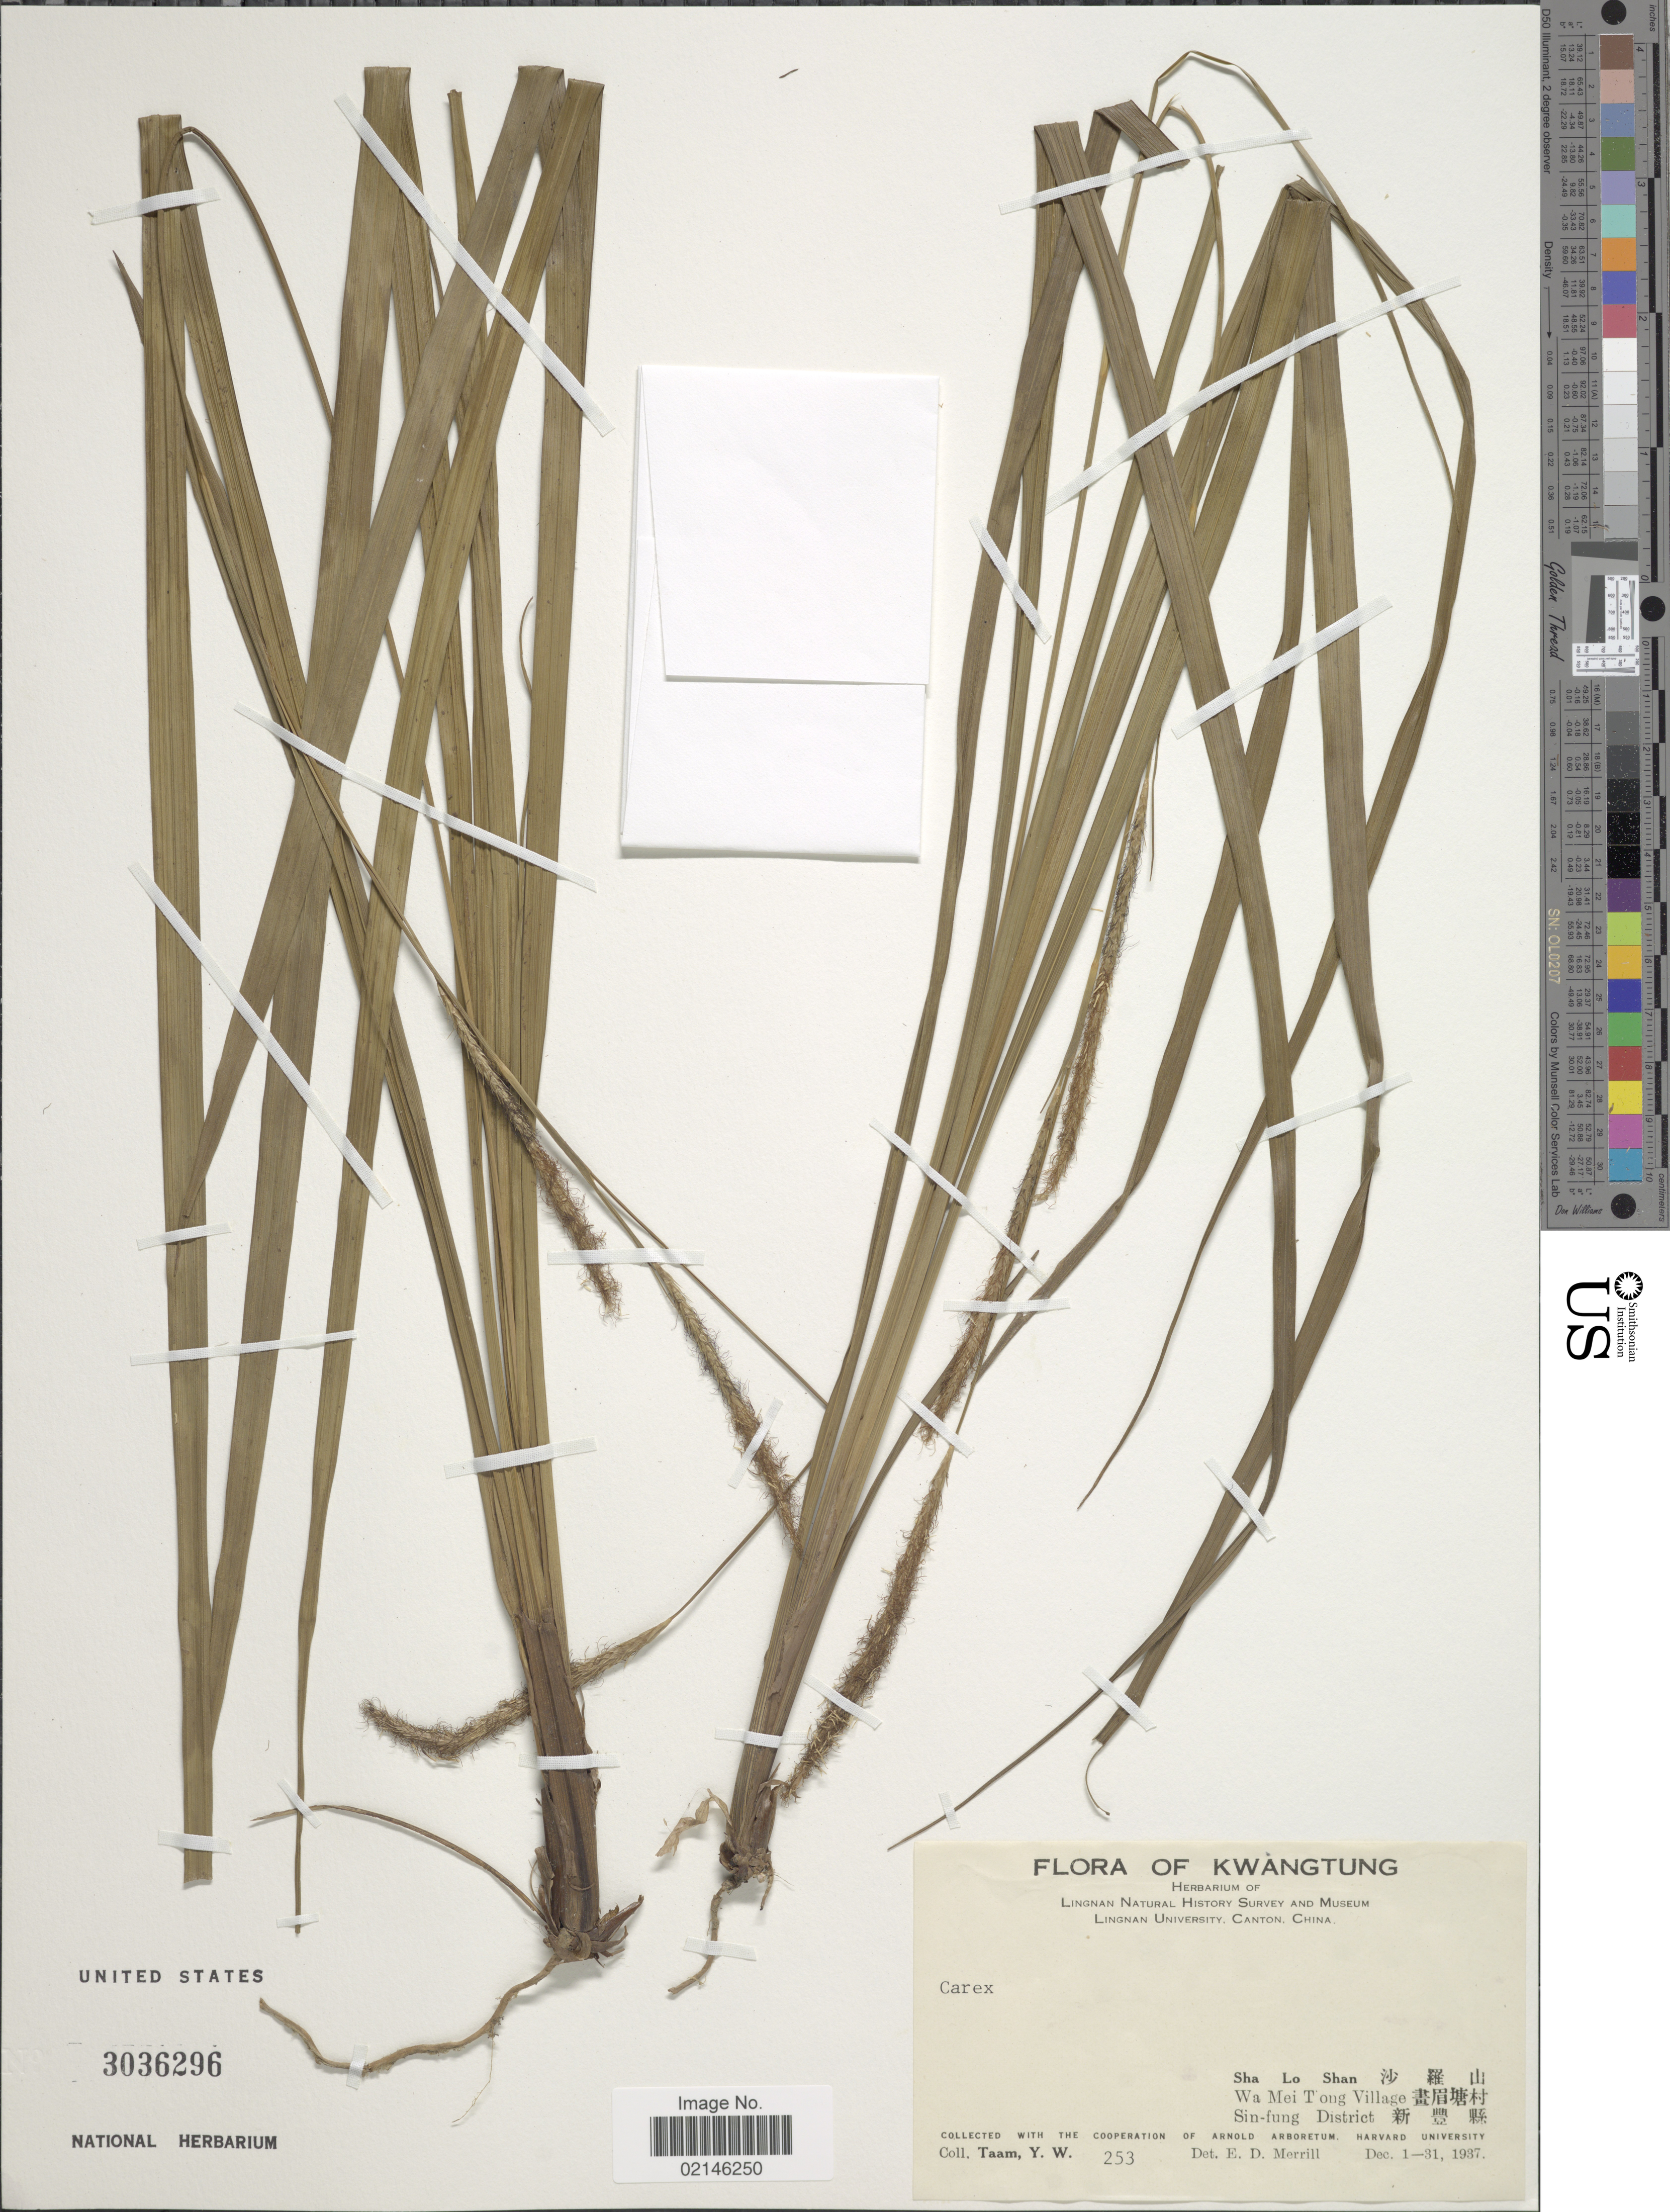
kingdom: Plantae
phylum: Tracheophyta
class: Liliopsida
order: Poales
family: Cyperaceae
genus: Carex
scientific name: Carex tenebrosa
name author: Boott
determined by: Yunfei, Deng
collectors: Y. W. Taam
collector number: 253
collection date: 1937-12-01/1937-12-31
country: China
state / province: Guangdong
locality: Kwangtung. Sha Lo Shan Wa Mei T'ong Village Sin-fung District.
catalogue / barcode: US 3036296